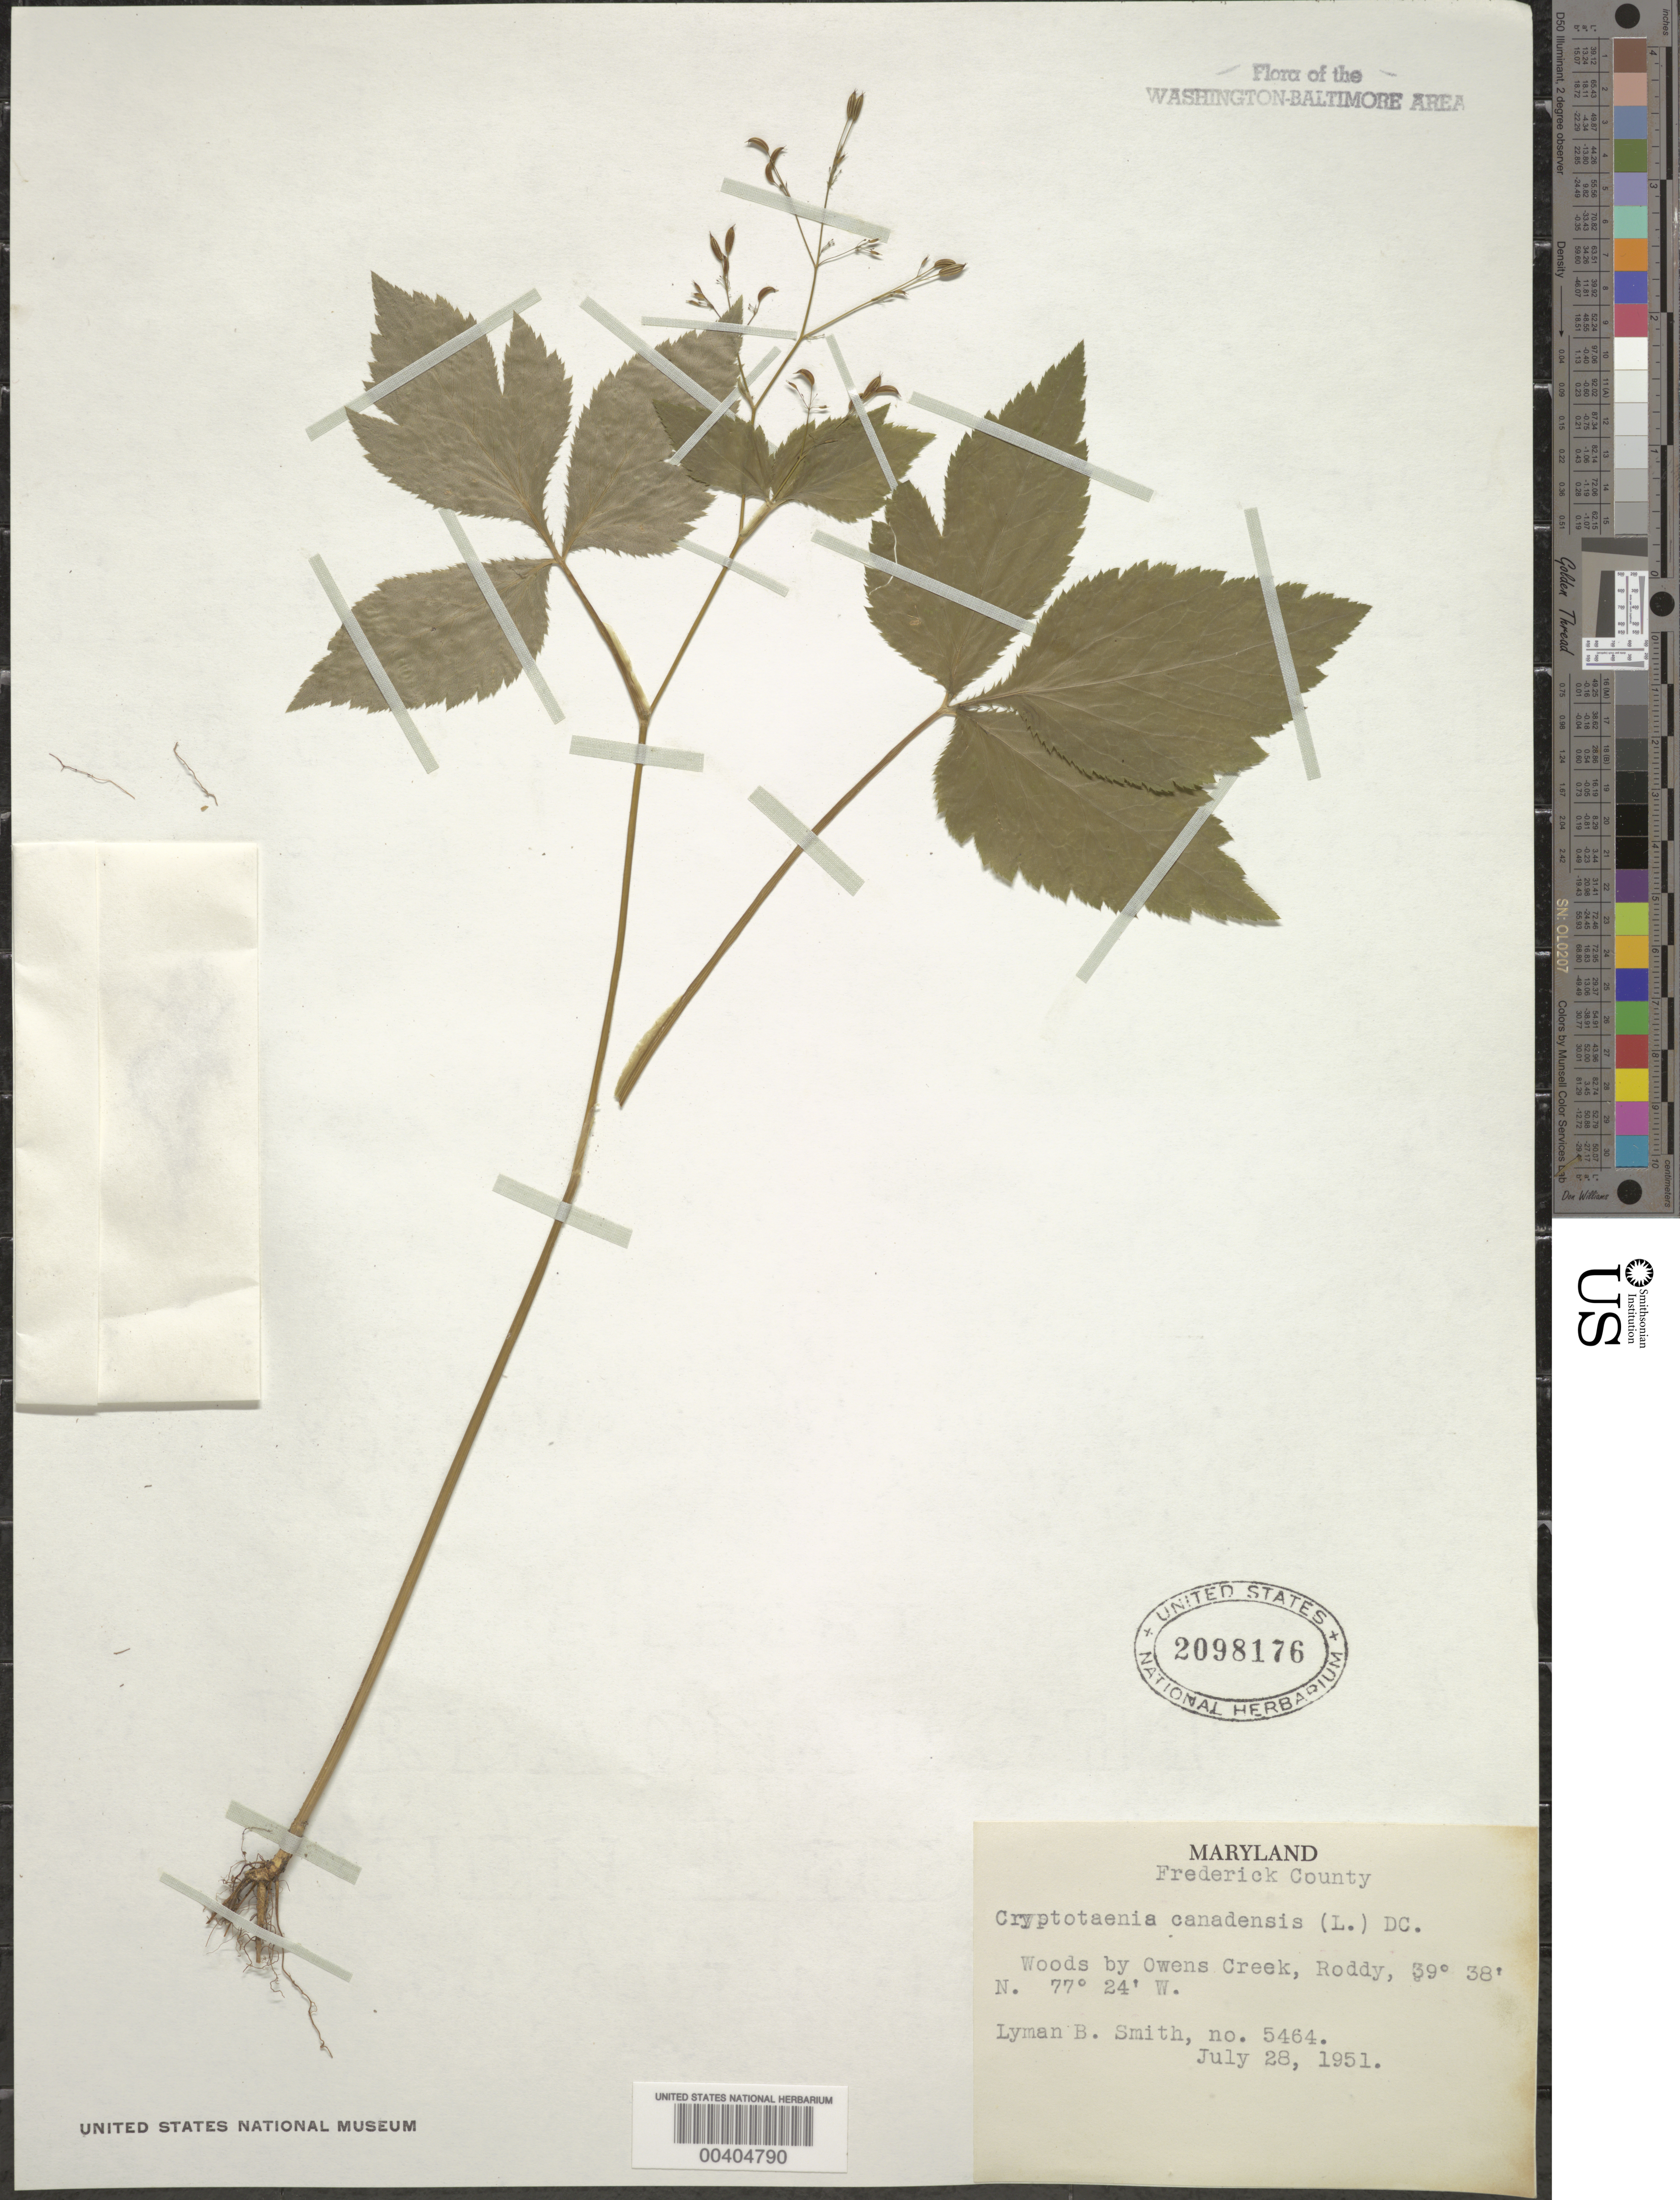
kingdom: Plantae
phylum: Tracheophyta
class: Magnoliopsida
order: Apiales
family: Apiaceae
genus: Cryptotaenia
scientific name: Cryptotaenia canadensis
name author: (L.) DC.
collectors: L. Smith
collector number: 5464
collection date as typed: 28 Jul 1951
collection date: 1951-07-28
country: United States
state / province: Maryland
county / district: Frederick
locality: Owens Creek, Roddy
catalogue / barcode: US 2098176